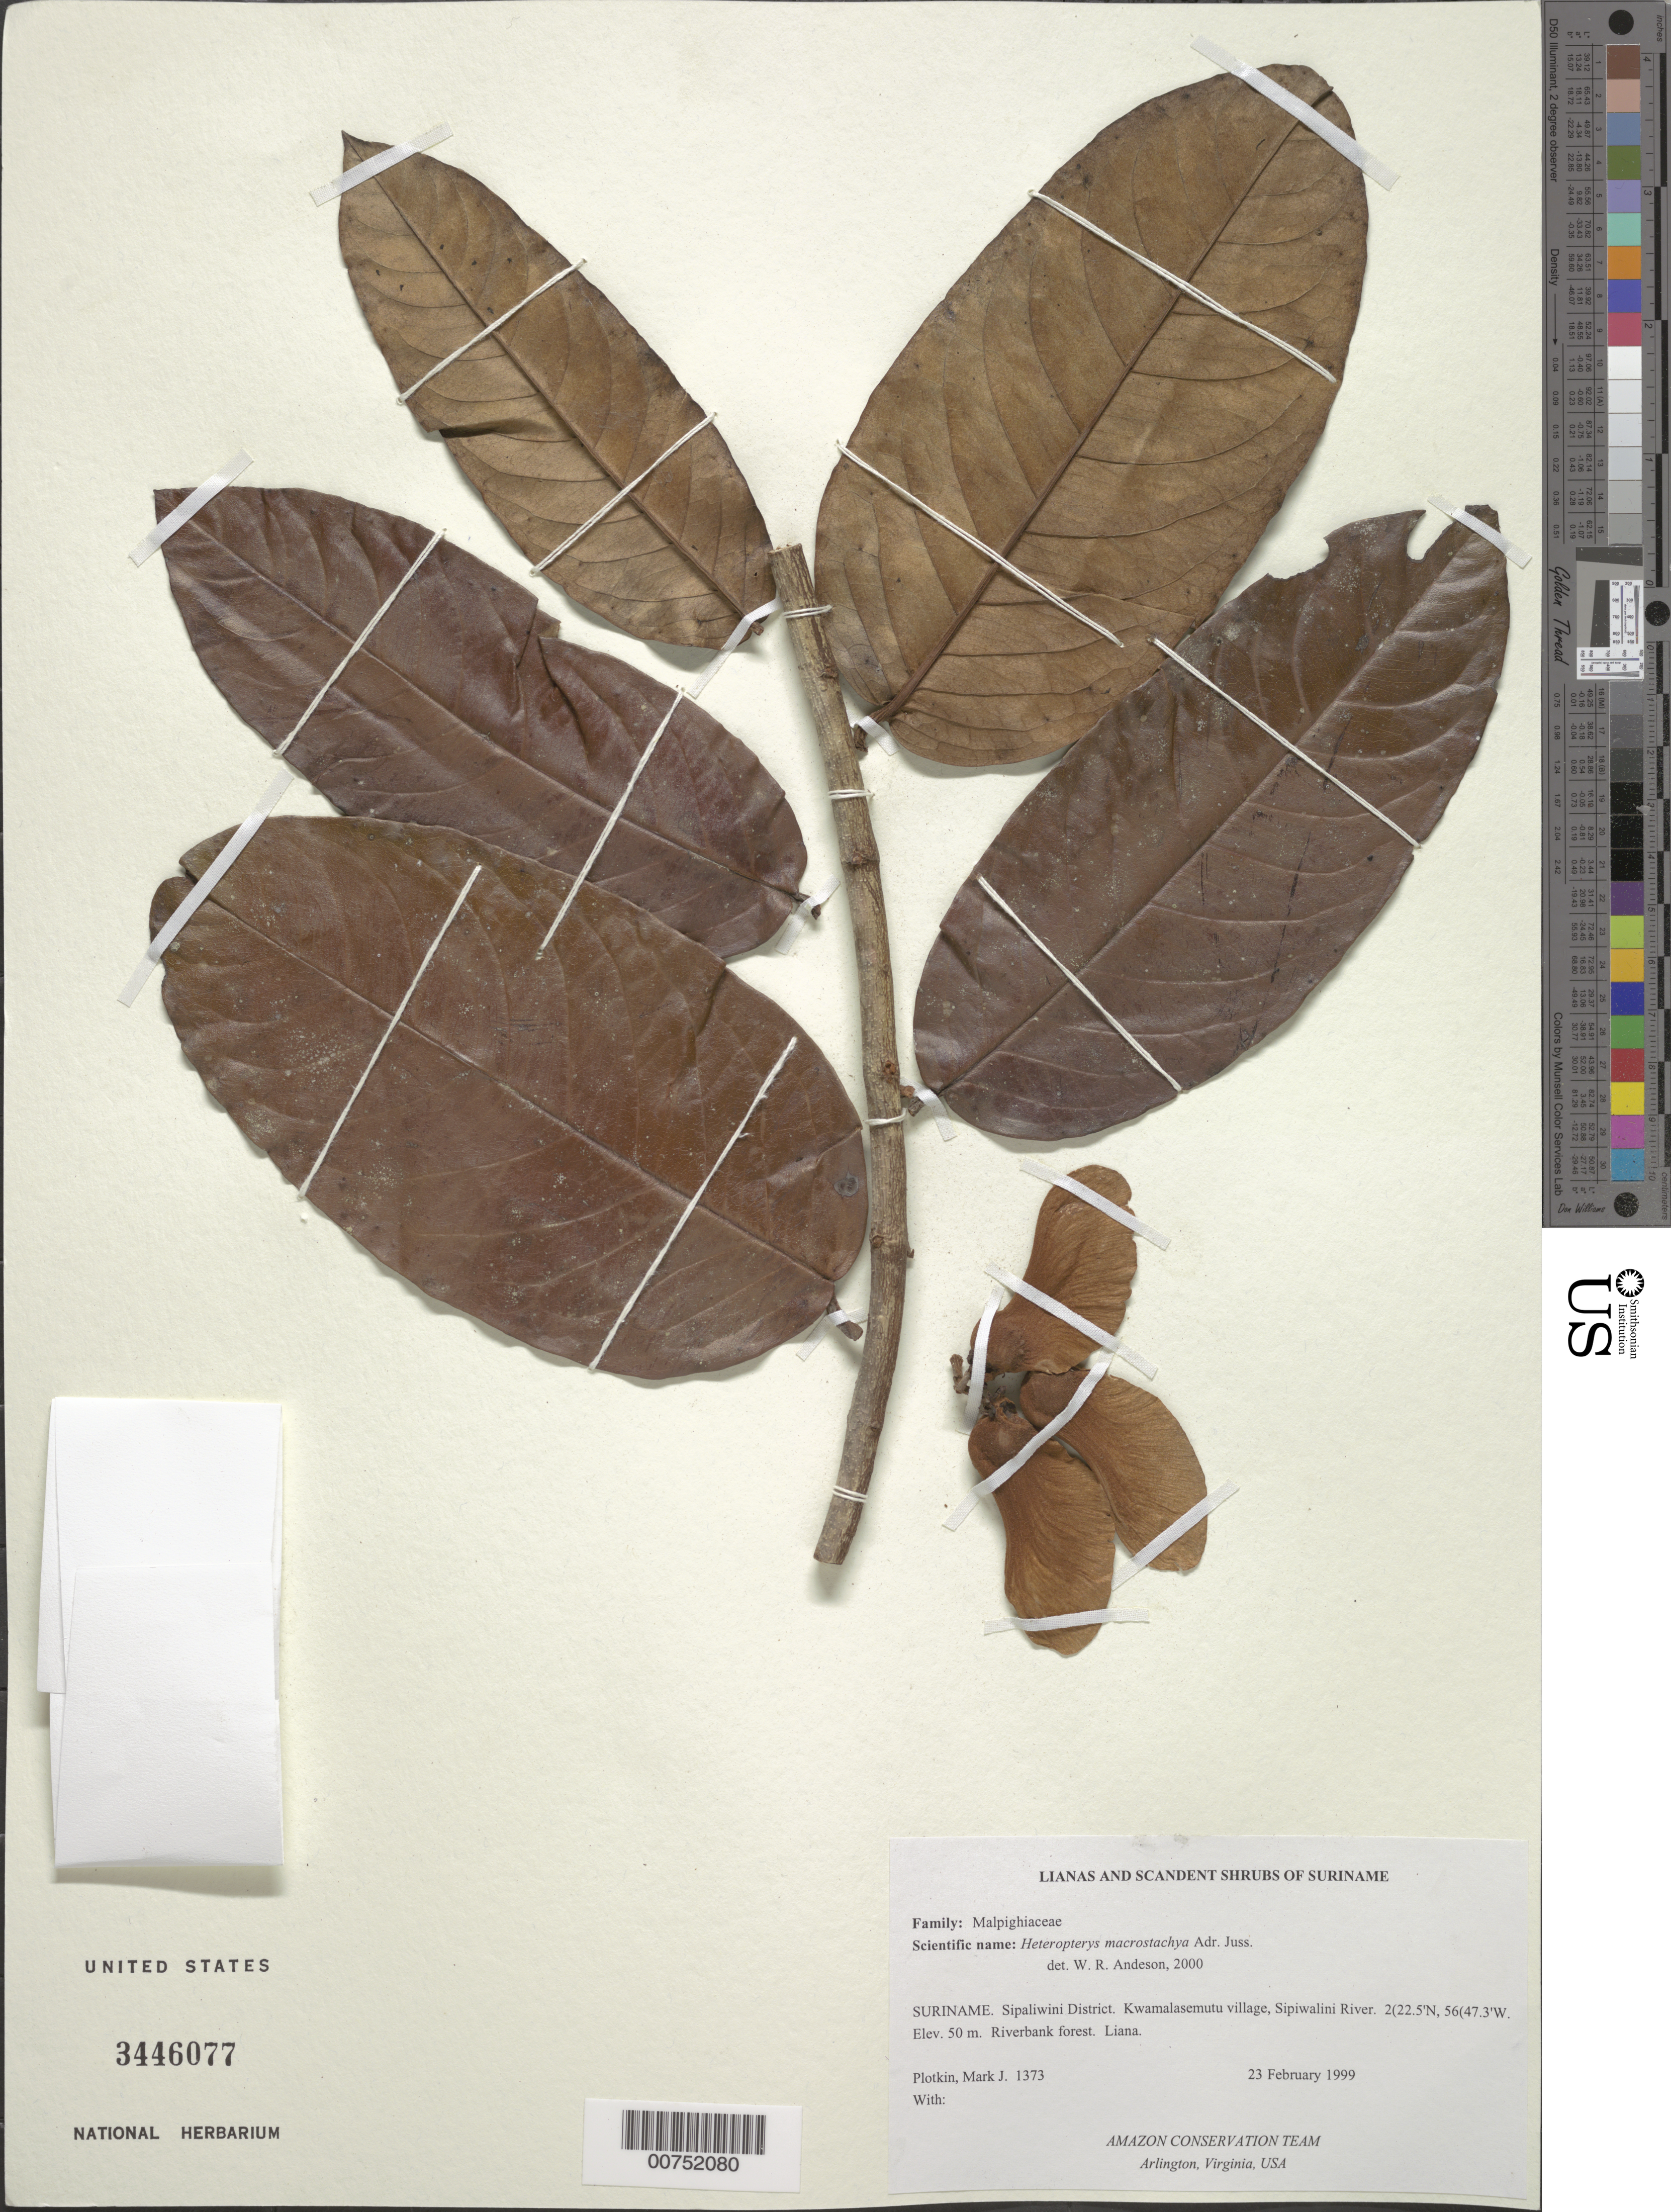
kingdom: Plantae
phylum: Tracheophyta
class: Magnoliopsida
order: Malpighiales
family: Malpighiaceae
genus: Heteropterys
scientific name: Heteropterys macrostachya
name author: A. Juss.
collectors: M. Plotkin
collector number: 1373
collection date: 1999-02-23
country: Suriname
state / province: Sipaliwini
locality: Sipaliwini District. Kwamalasemutu village, Sipaliwini River.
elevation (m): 50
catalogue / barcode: US 3446077